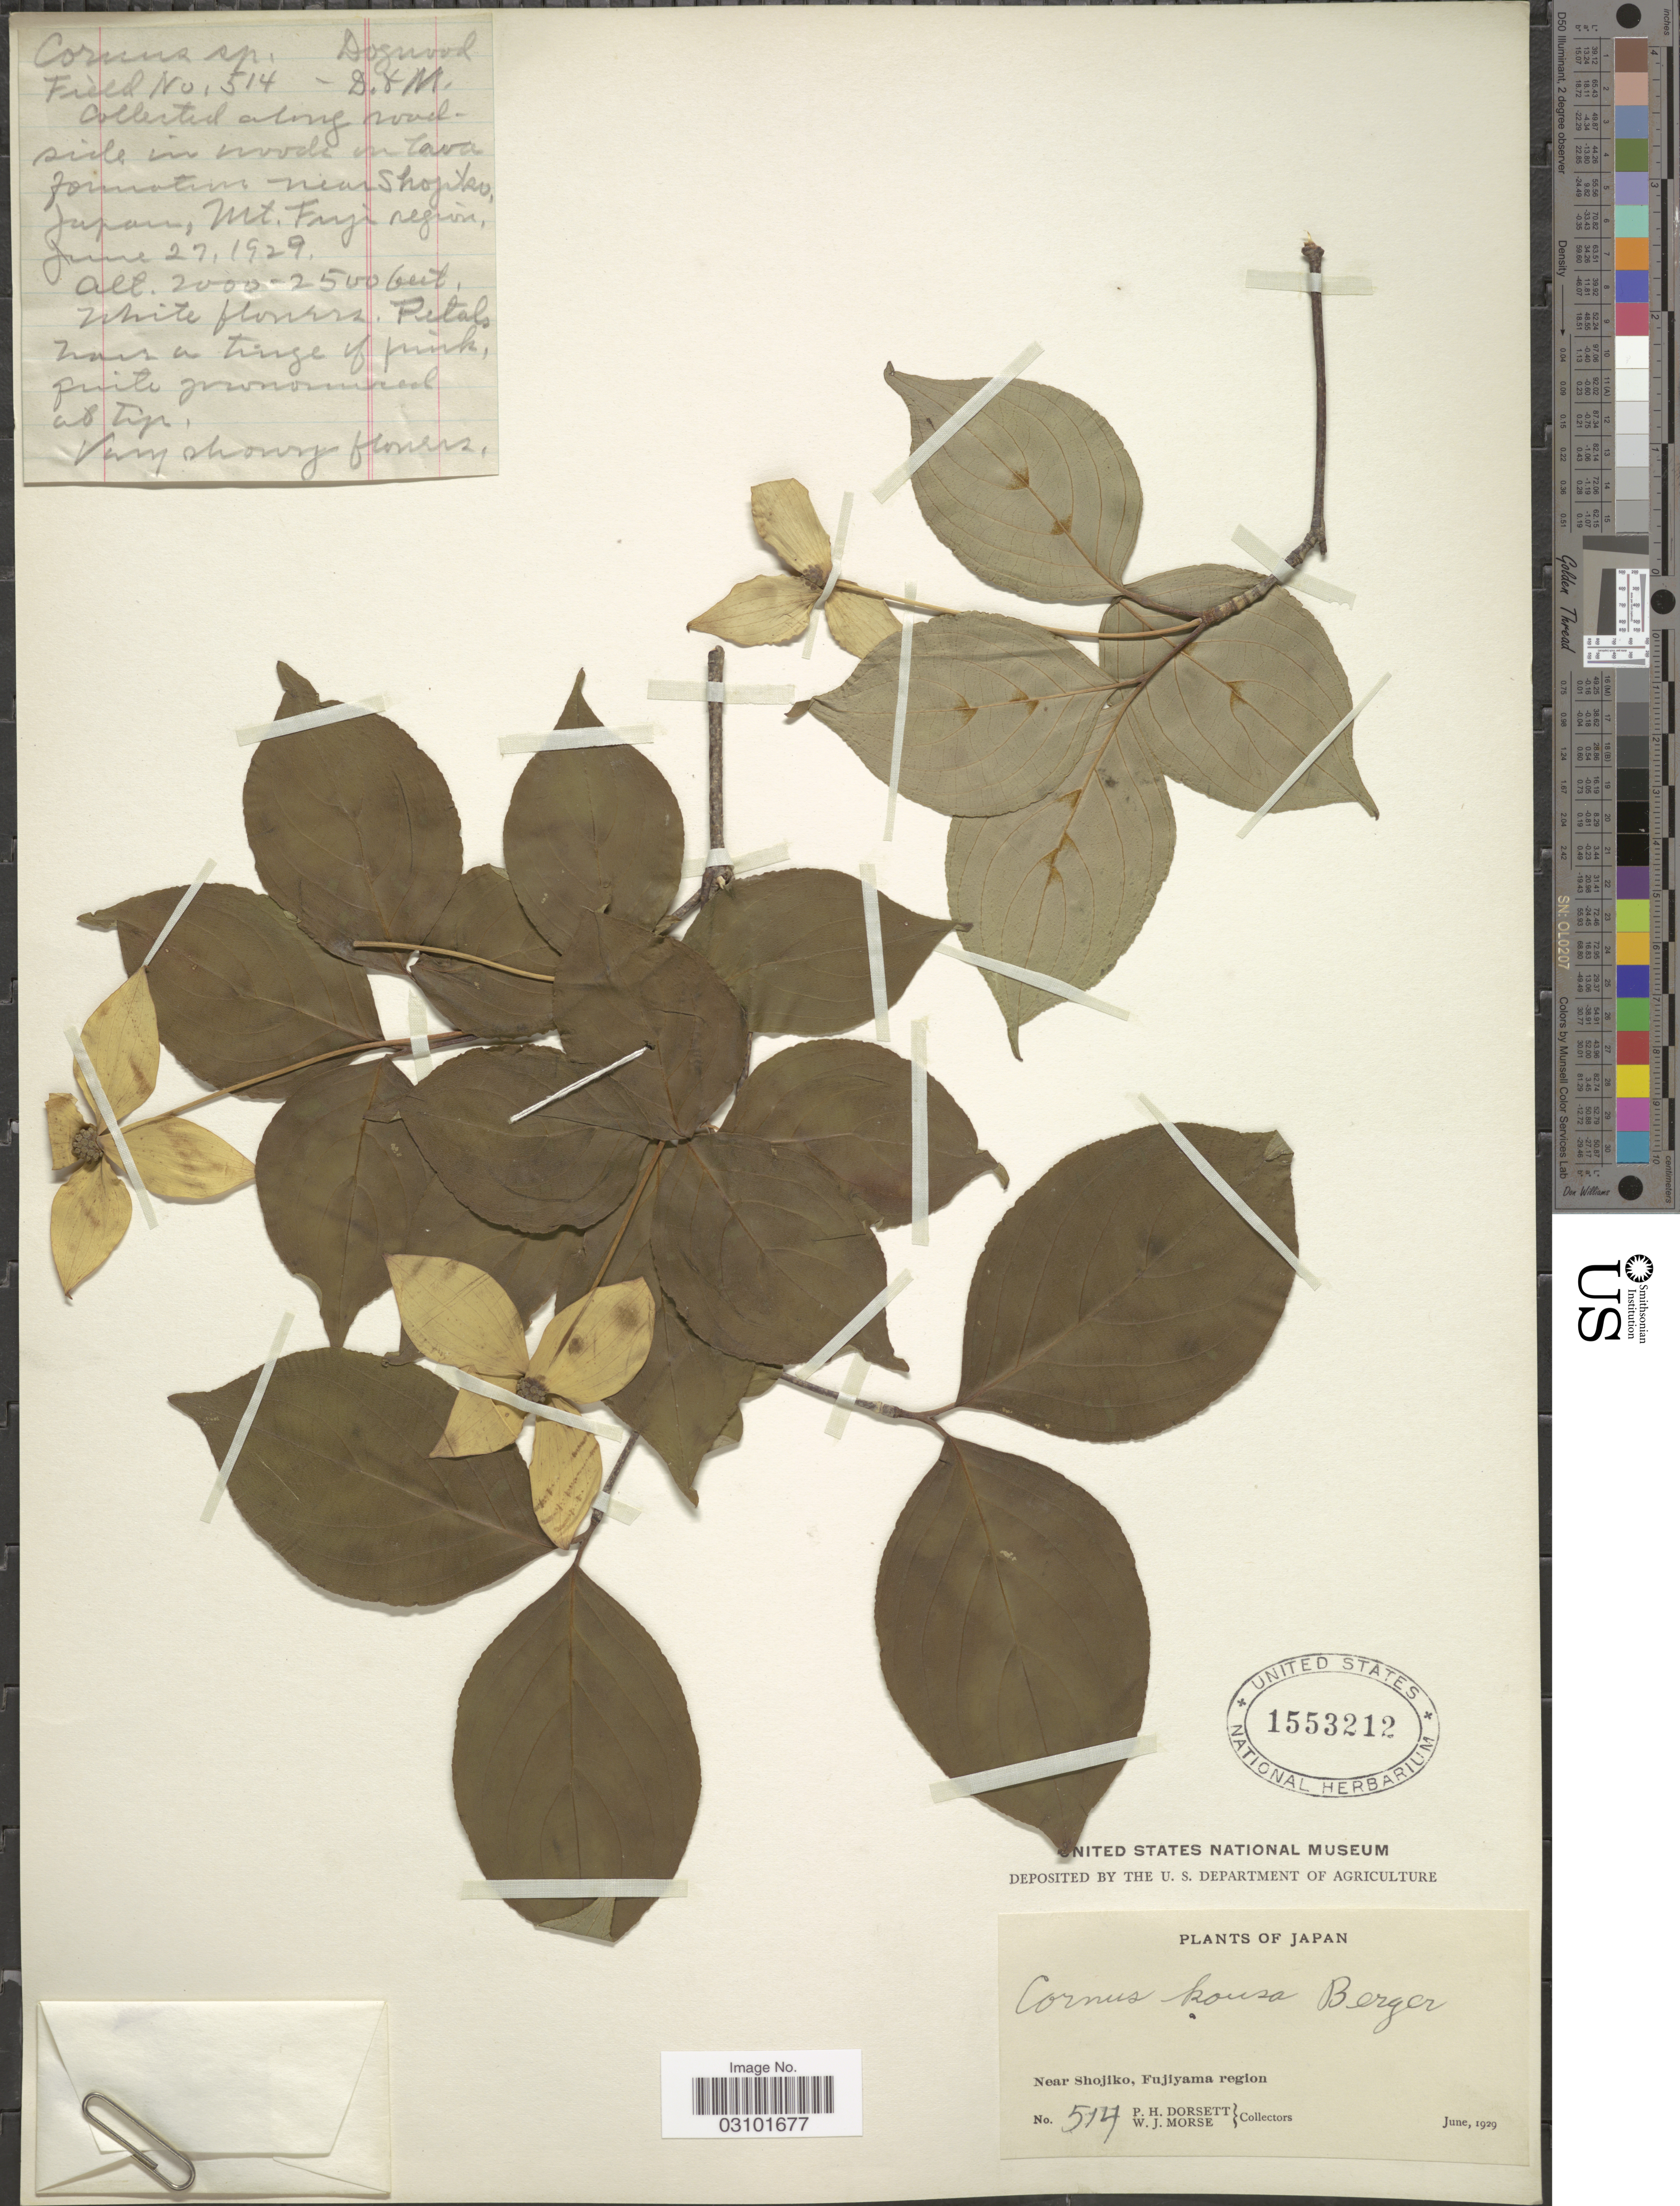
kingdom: Plantae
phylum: Tracheophyta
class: Magnoliopsida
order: Cornales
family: Cornaceae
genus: Cornus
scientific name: Cornus kousa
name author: F. Buerger ex Miq.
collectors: P. H. Dorsett & W. J. Morse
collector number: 514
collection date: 1929-06-27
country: Japan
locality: Near Shojiko, Fujiyama region. Mt. Fuji region.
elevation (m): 610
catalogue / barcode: US 1553212